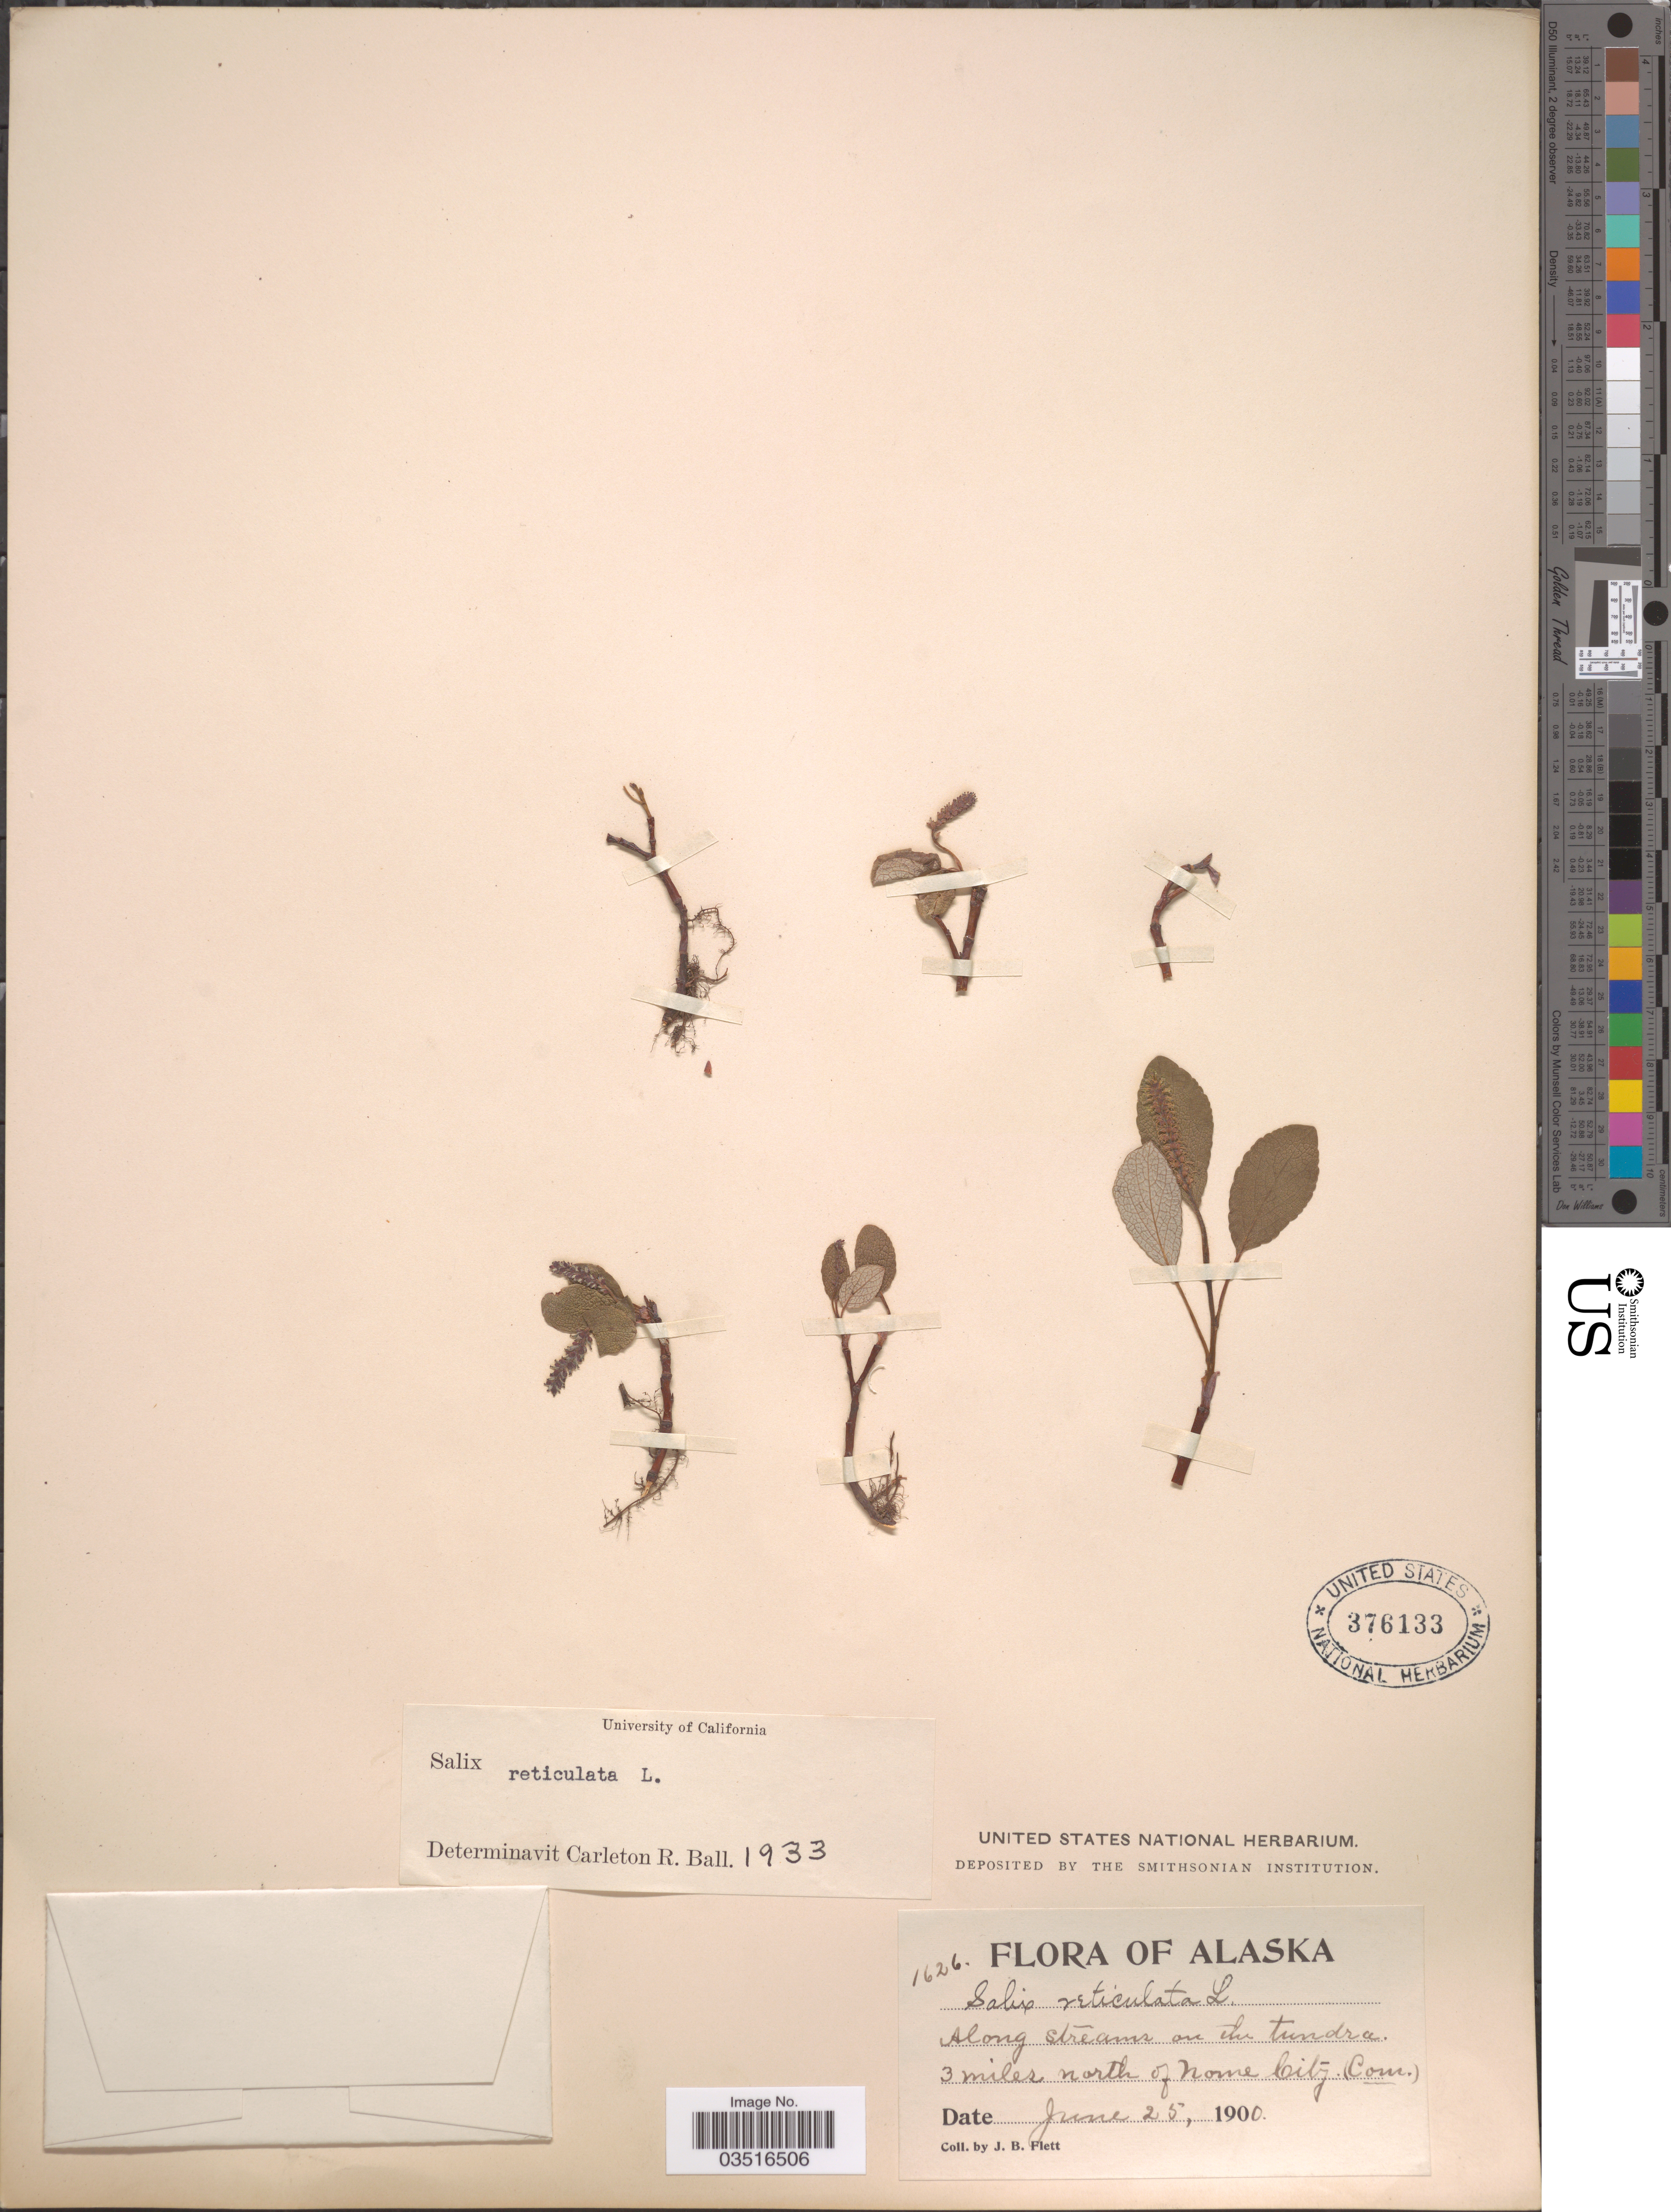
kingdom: Plantae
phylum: Tracheophyta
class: Magnoliopsida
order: Malpighiales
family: Salicaceae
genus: Salix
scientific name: Salix reticulata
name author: L.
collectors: J. Flett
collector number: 1626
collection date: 1900-06-25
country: United States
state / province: Alaska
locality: Along streams on the tundra. 3 miles north of Nome City (Com. [unsure placement]).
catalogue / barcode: US 376133